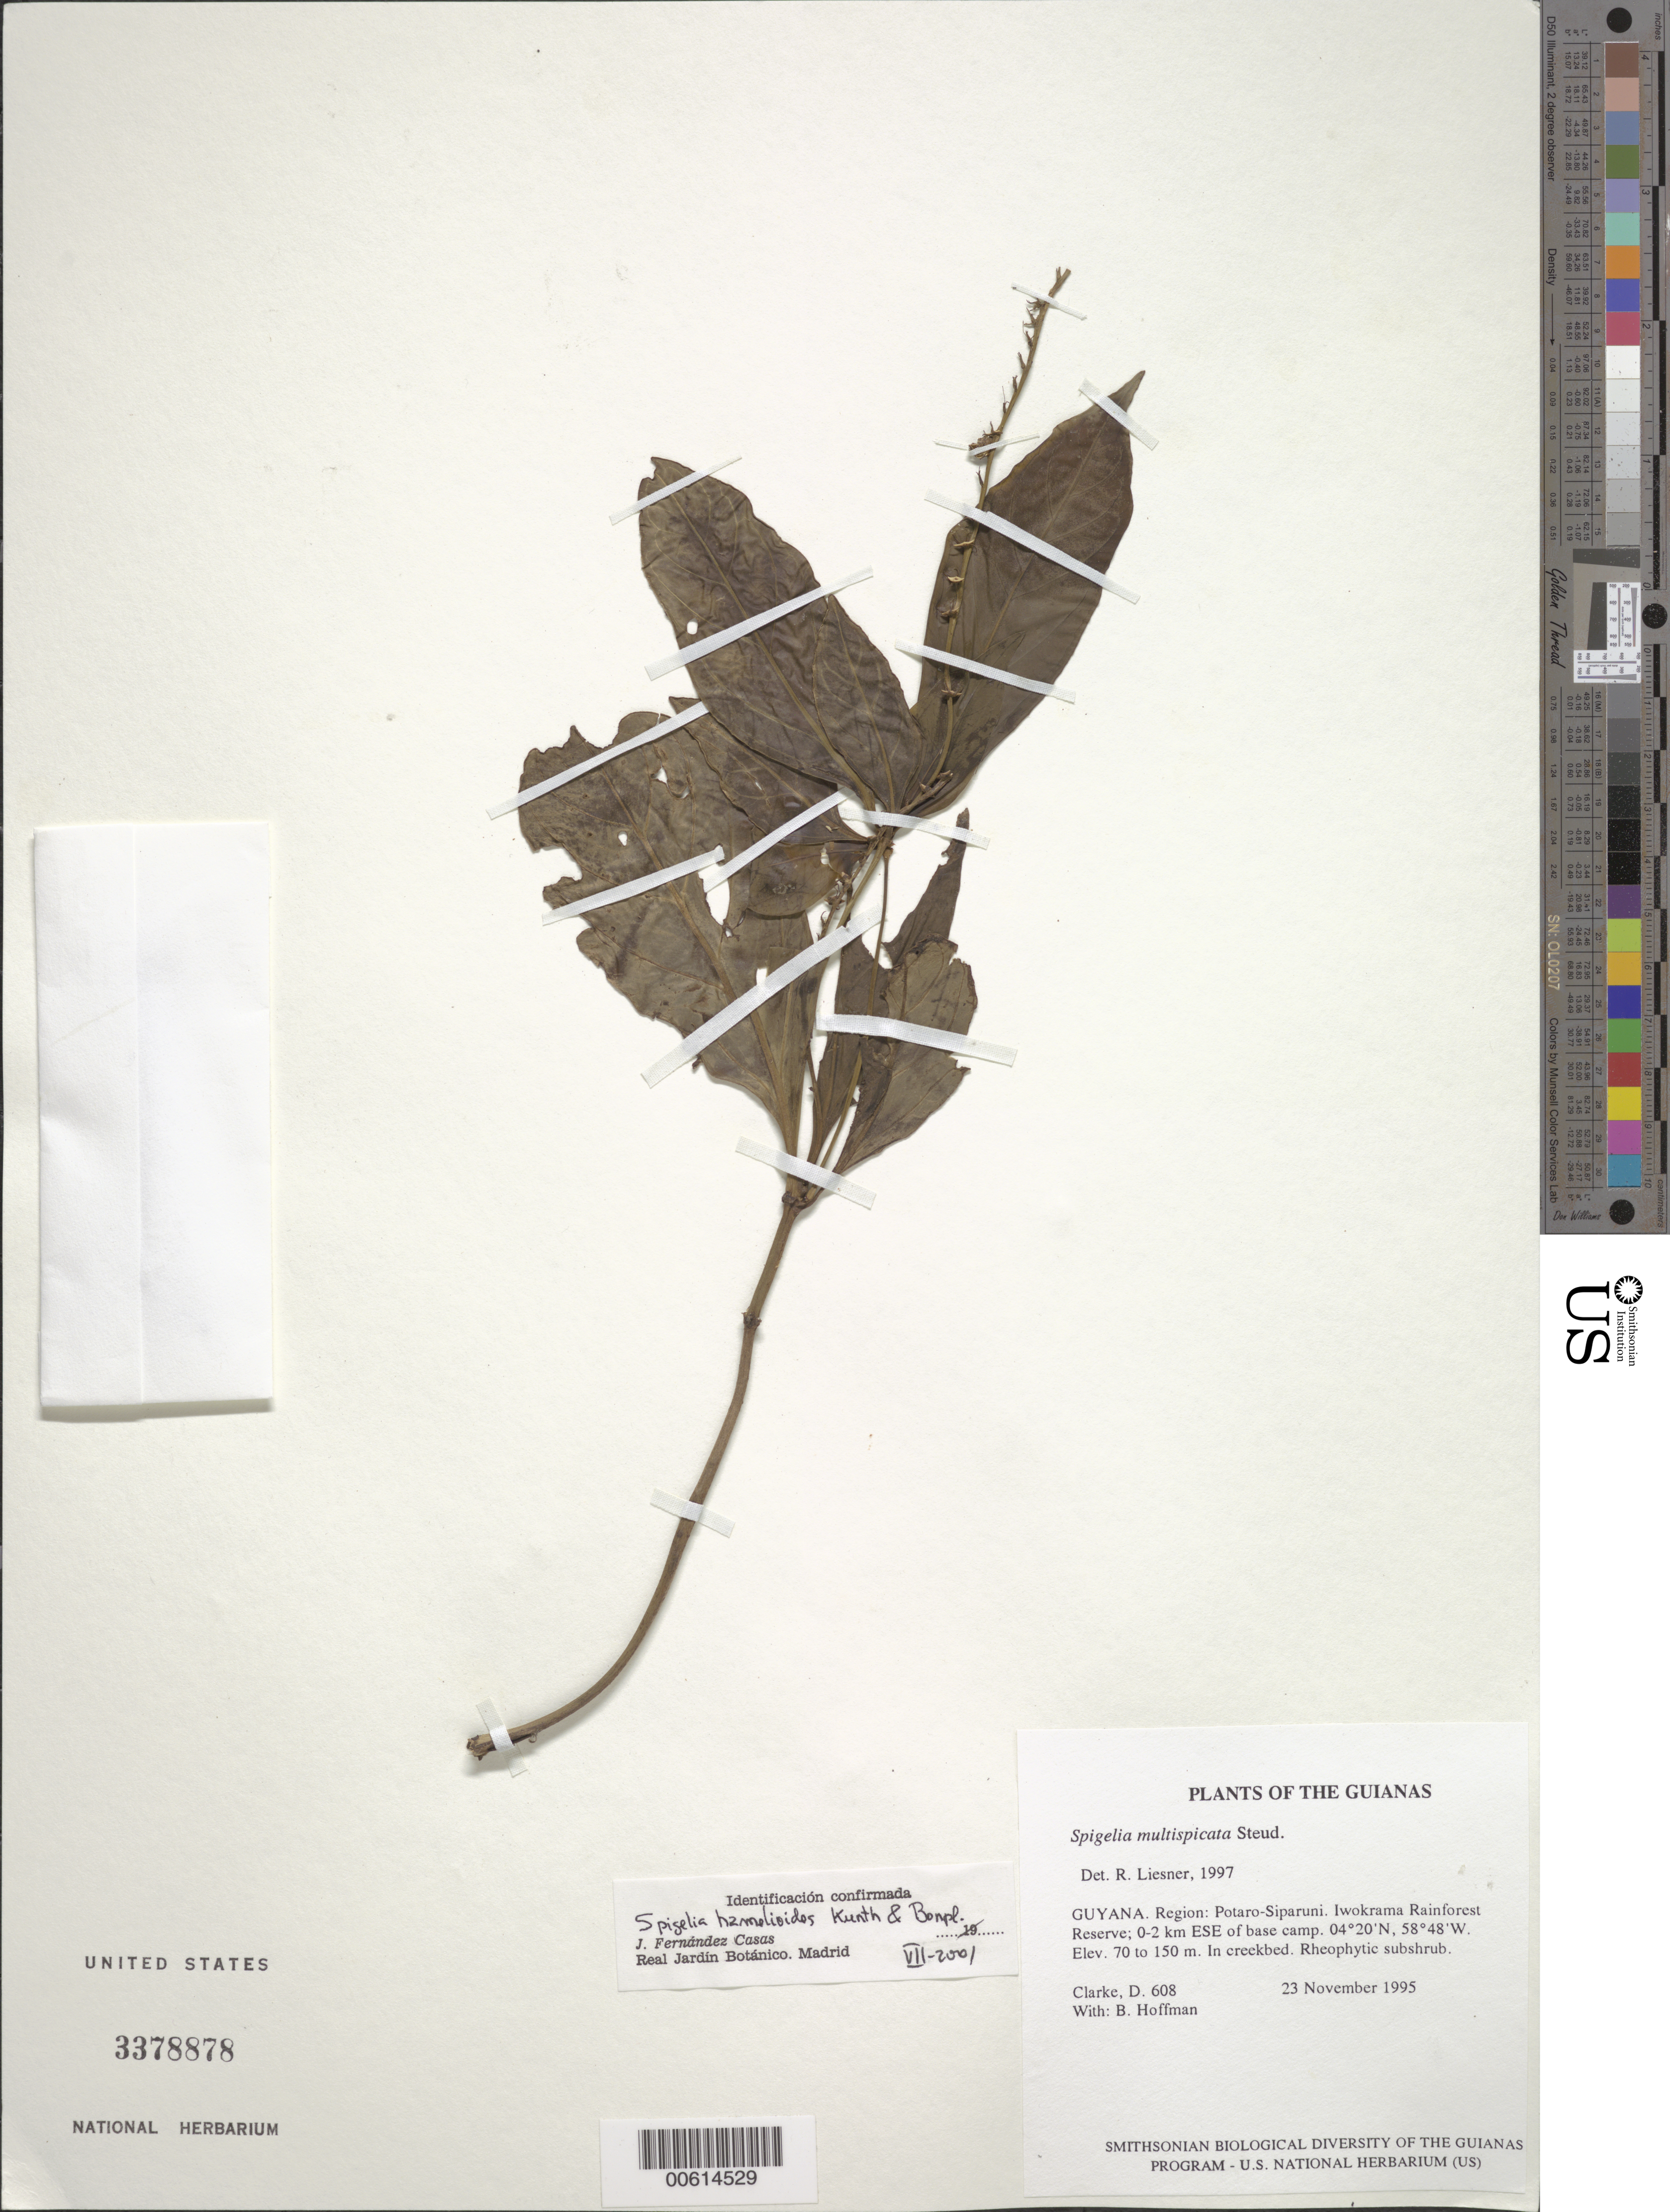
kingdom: Plantae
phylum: Tracheophyta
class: Magnoliopsida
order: Gentianales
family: Loganiaceae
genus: Spigelia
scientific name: Spigelia multispica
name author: Steud.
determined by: Fernández Casas, F. J.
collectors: H. D. Clarke & B. Hoffman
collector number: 608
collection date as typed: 23 November 1995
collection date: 1995-11-23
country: Guyana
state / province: Potaro-Siparuni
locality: Iwokrama Rainforest Reserve; 0-2 km ESE of base camp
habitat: In creekbed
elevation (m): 70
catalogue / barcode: US 3378878